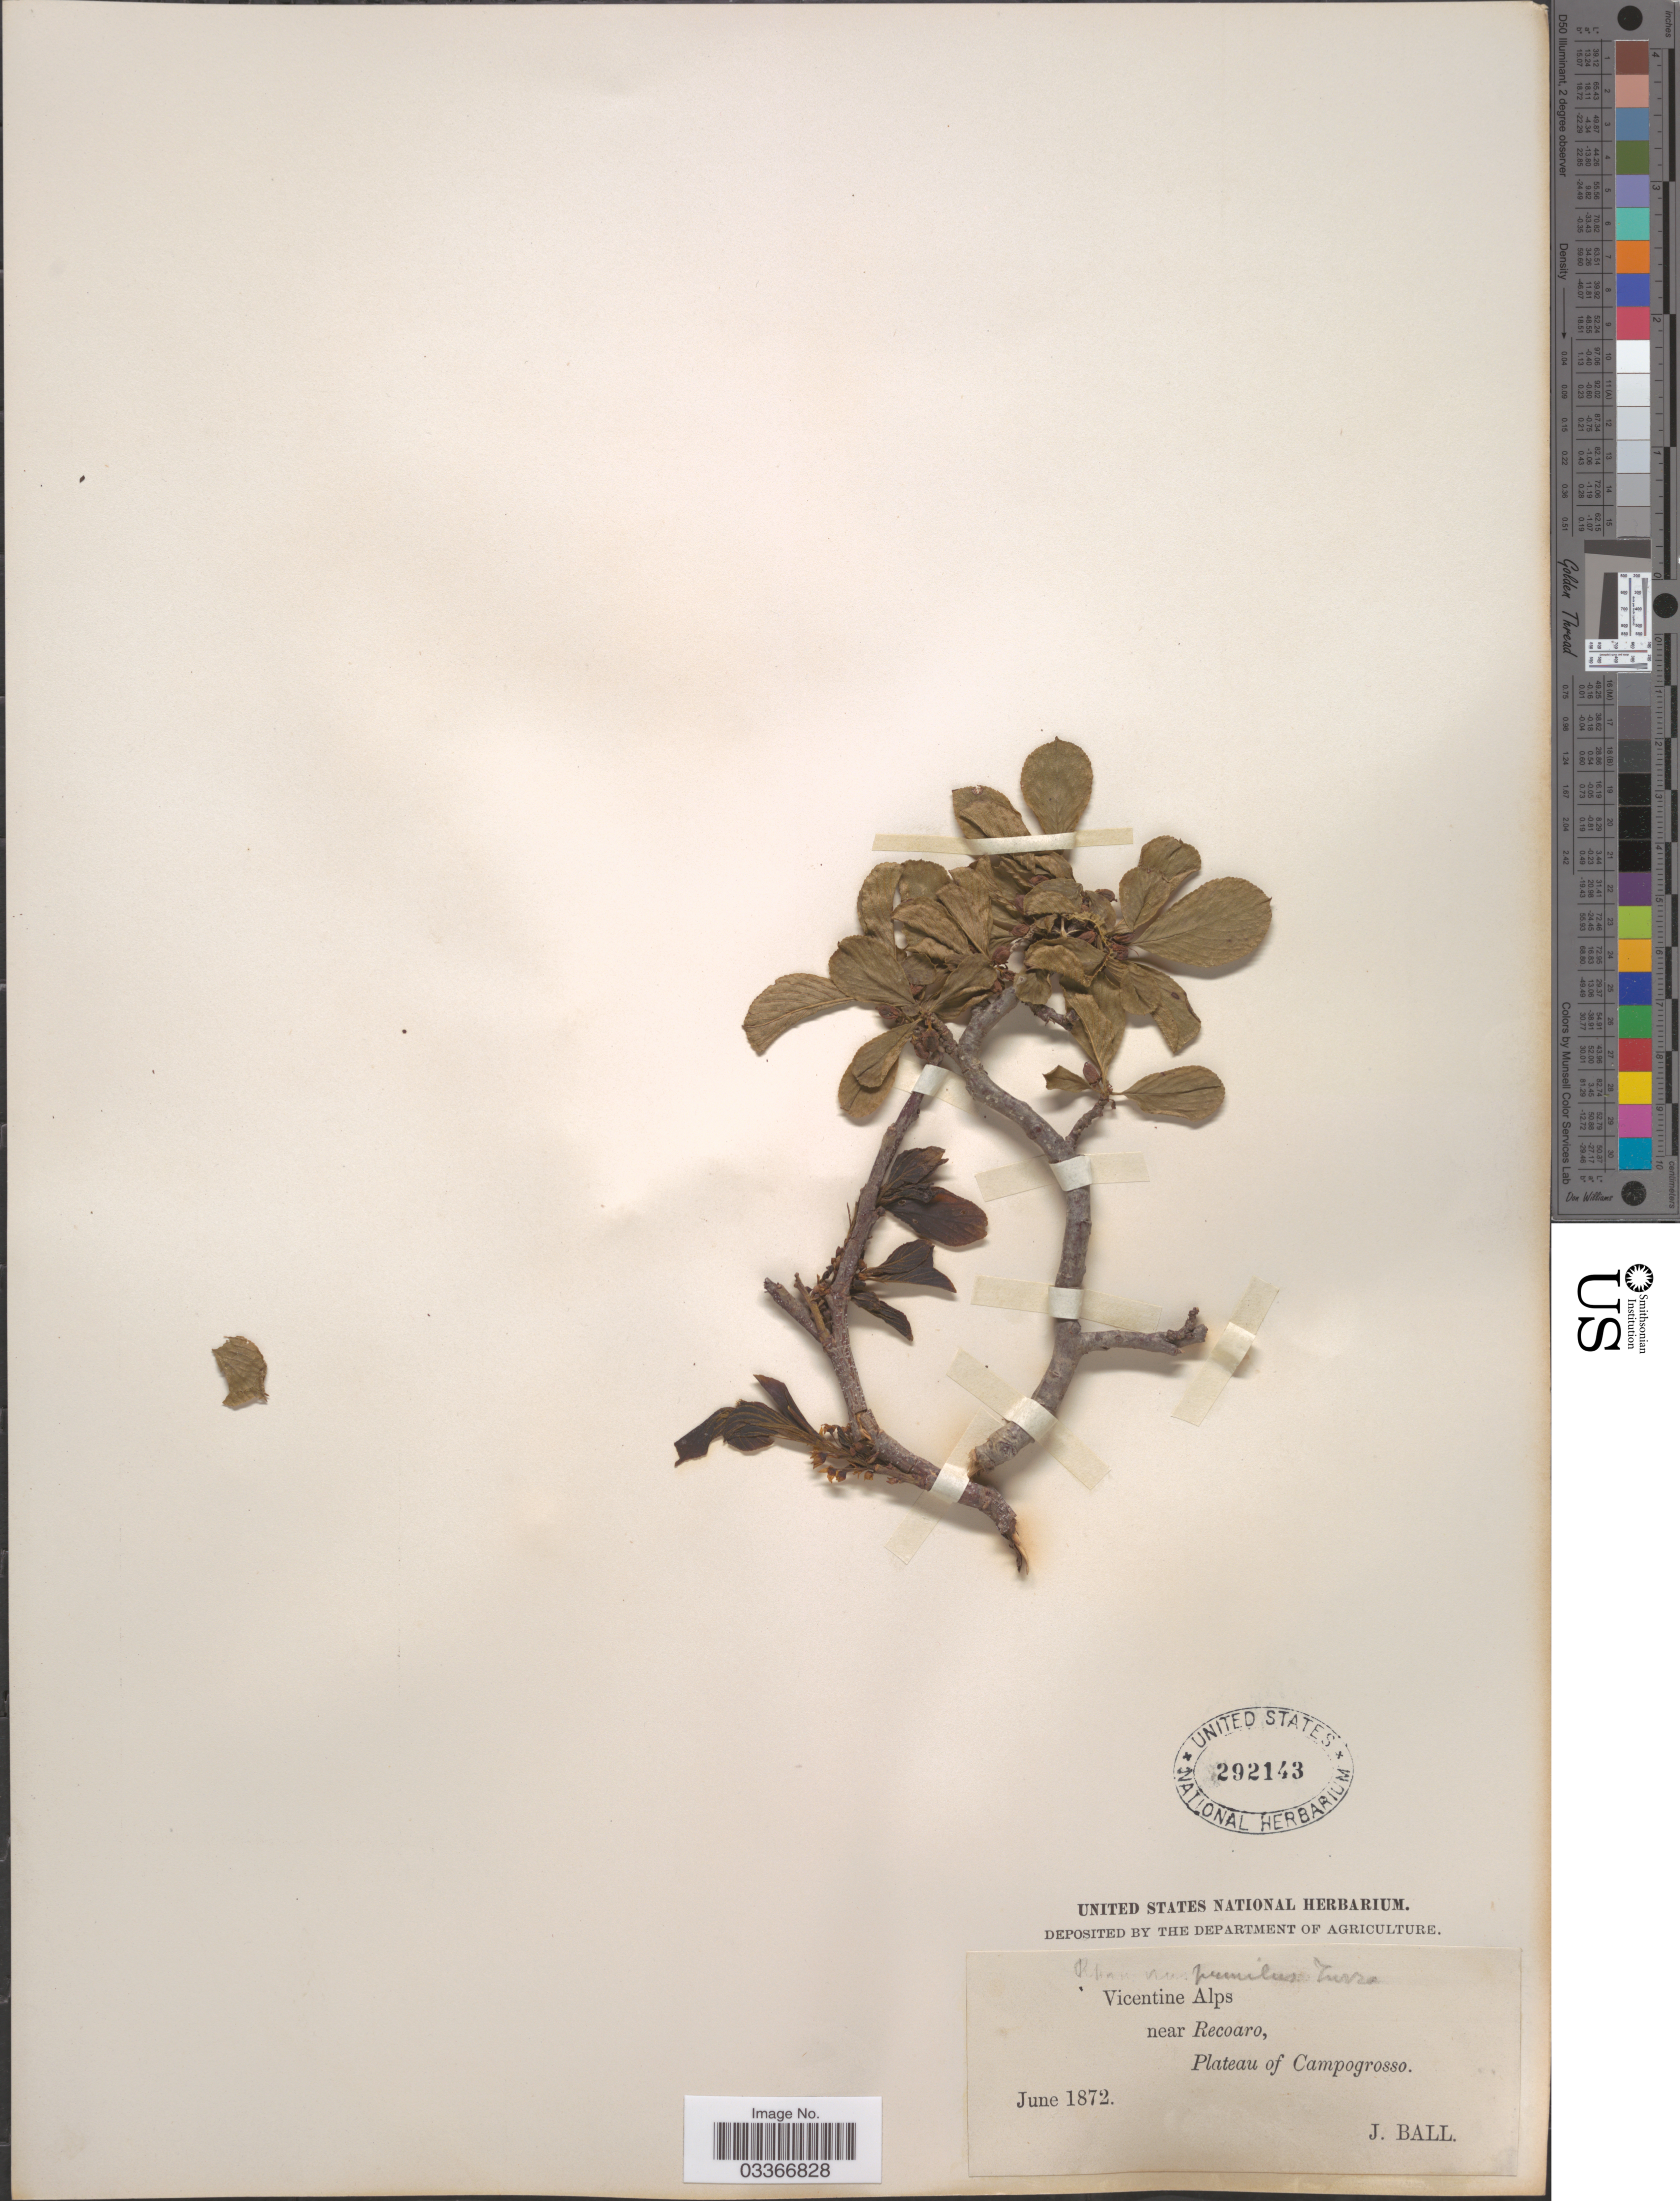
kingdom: Plantae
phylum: Tracheophyta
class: Magnoliopsida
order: Rosales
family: Rhamnaceae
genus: Rhamnus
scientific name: Rhamnus pumila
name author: Turra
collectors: J. Ball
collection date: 1872-06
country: Italy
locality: Vicentine Alps, near Recoaro, Plateau of Campogrosso.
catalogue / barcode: US 292143